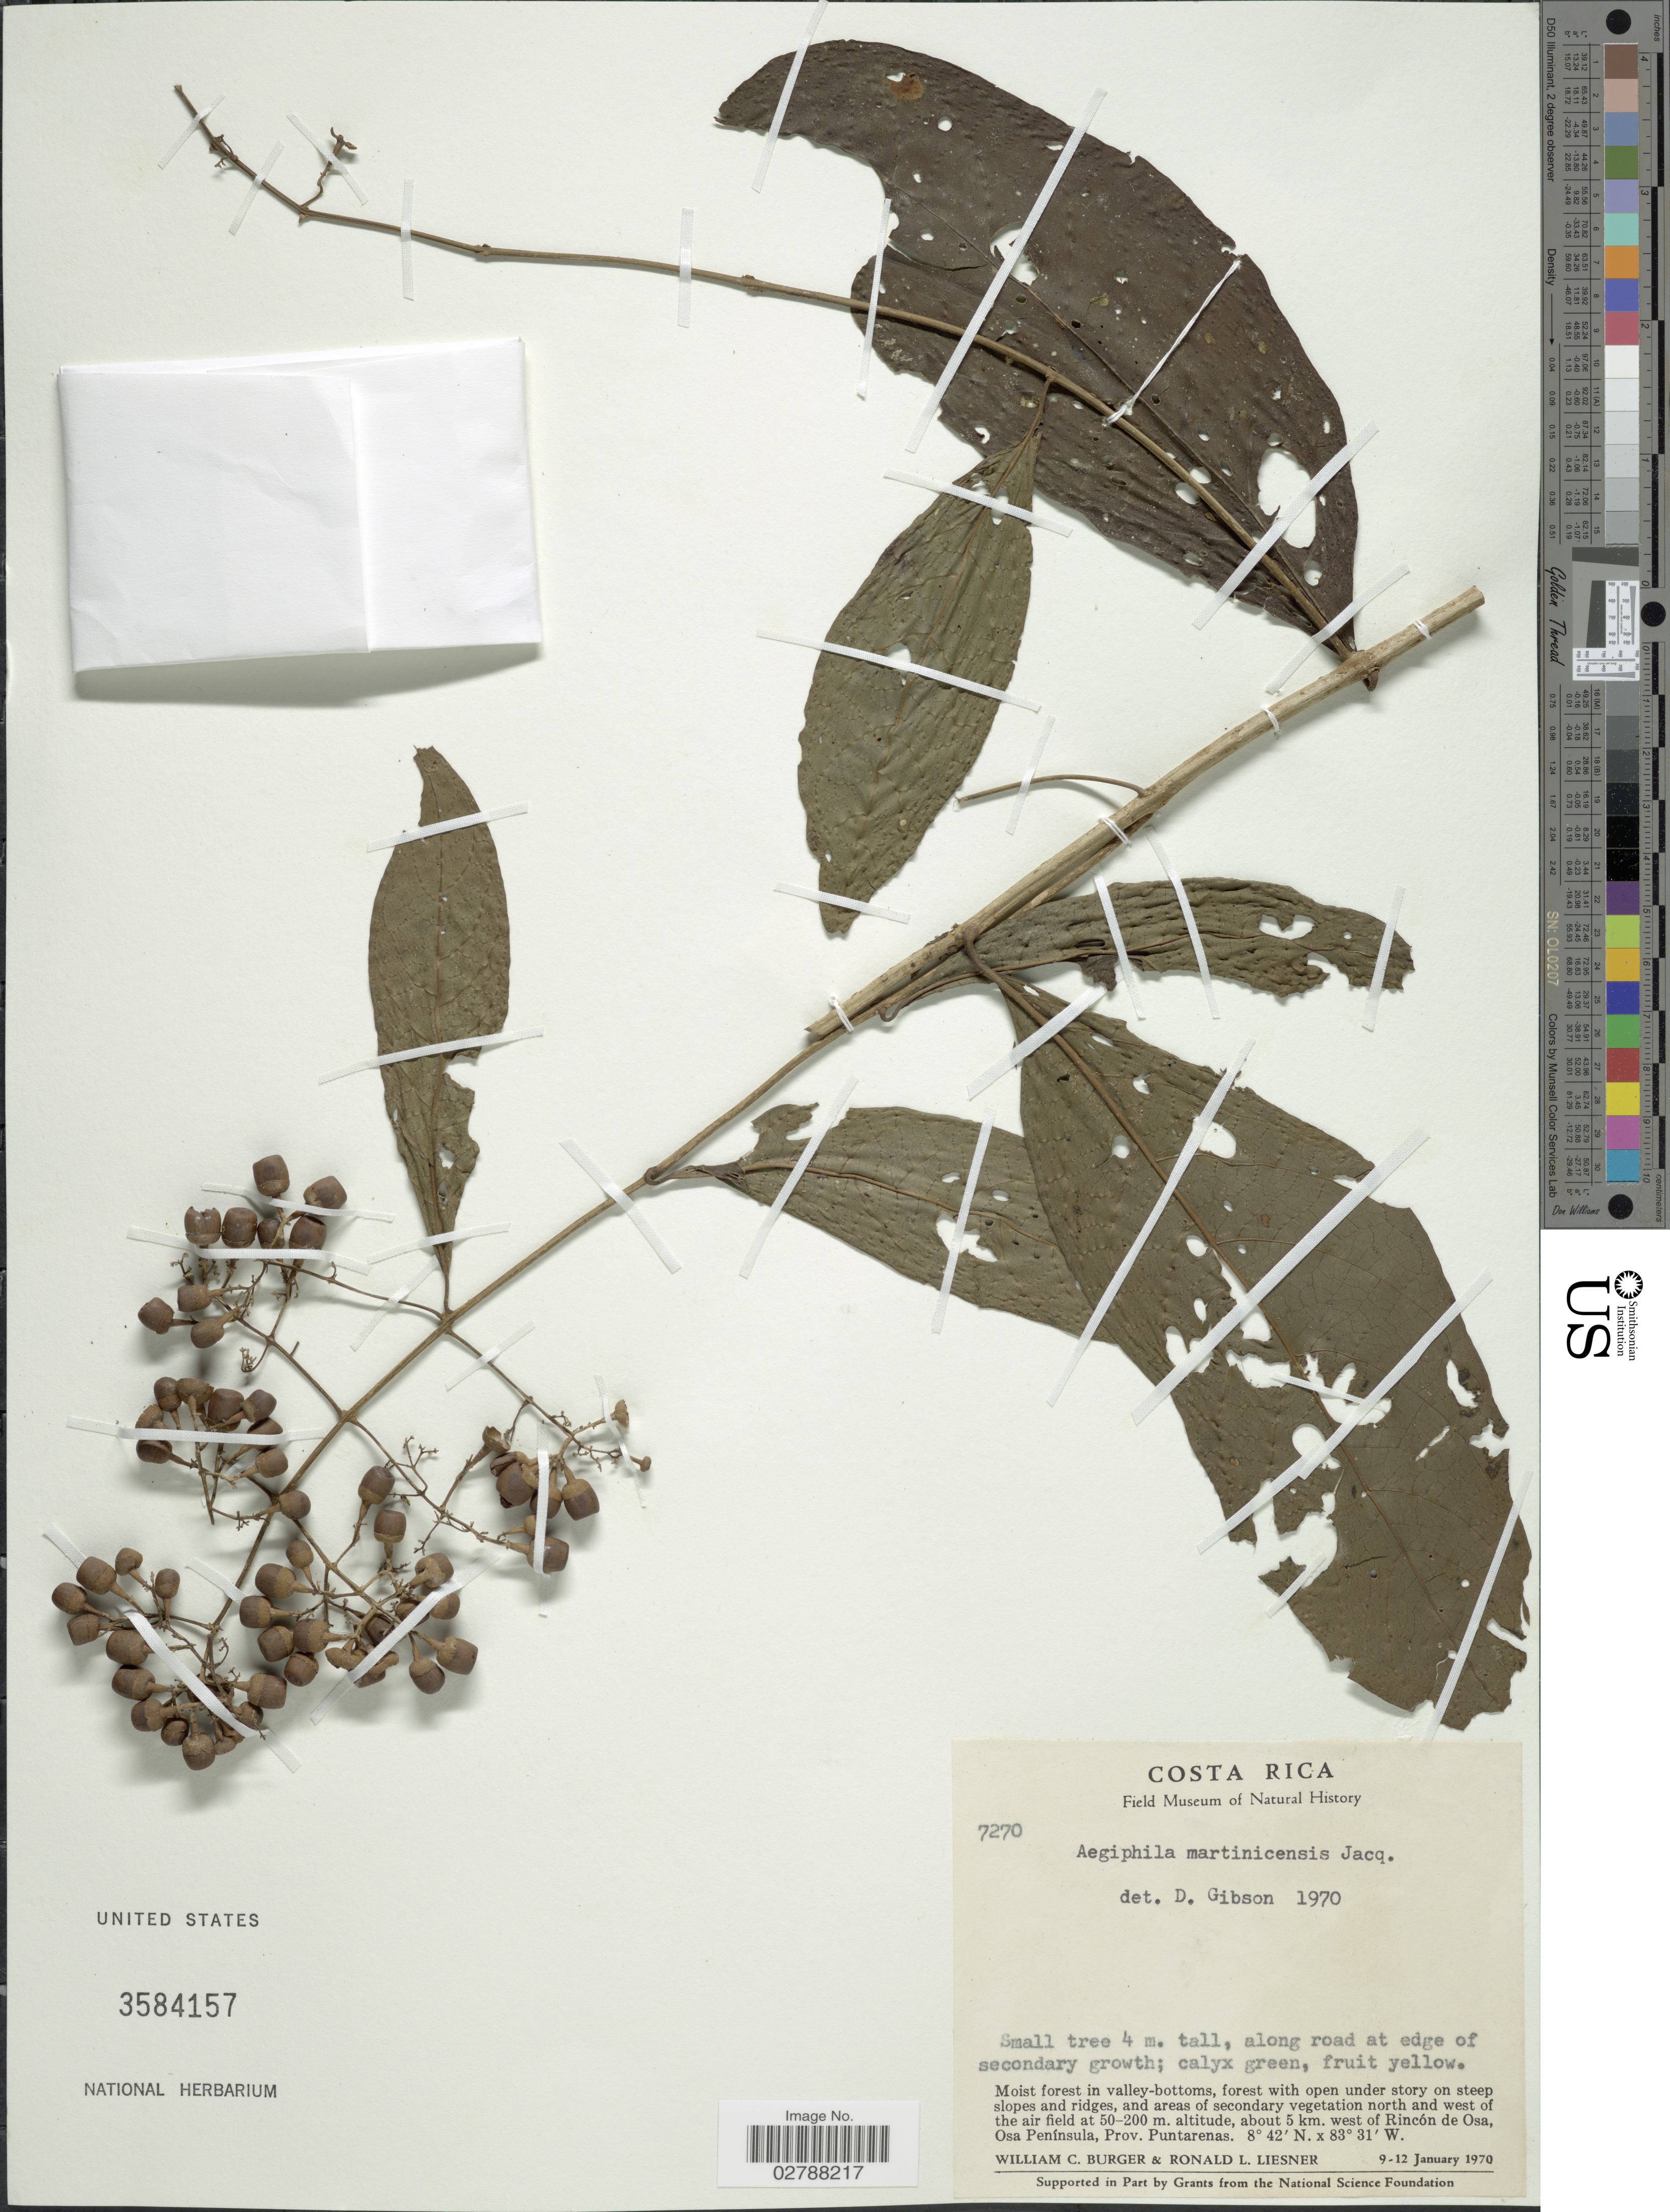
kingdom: Plantae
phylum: Tracheophyta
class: Magnoliopsida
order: Lamiales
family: Lamiaceae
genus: Aegiphila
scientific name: Aegiphila martinicensis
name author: Jacq.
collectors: W. Burger & R. L. Liesner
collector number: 7270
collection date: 1970-01-09/1970-01-12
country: Costa Rica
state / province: Puntarenas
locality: About 5 km. west of Rincón de Osa, Osa Península, Prov. Puntarenas.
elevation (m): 50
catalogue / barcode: US 3584157